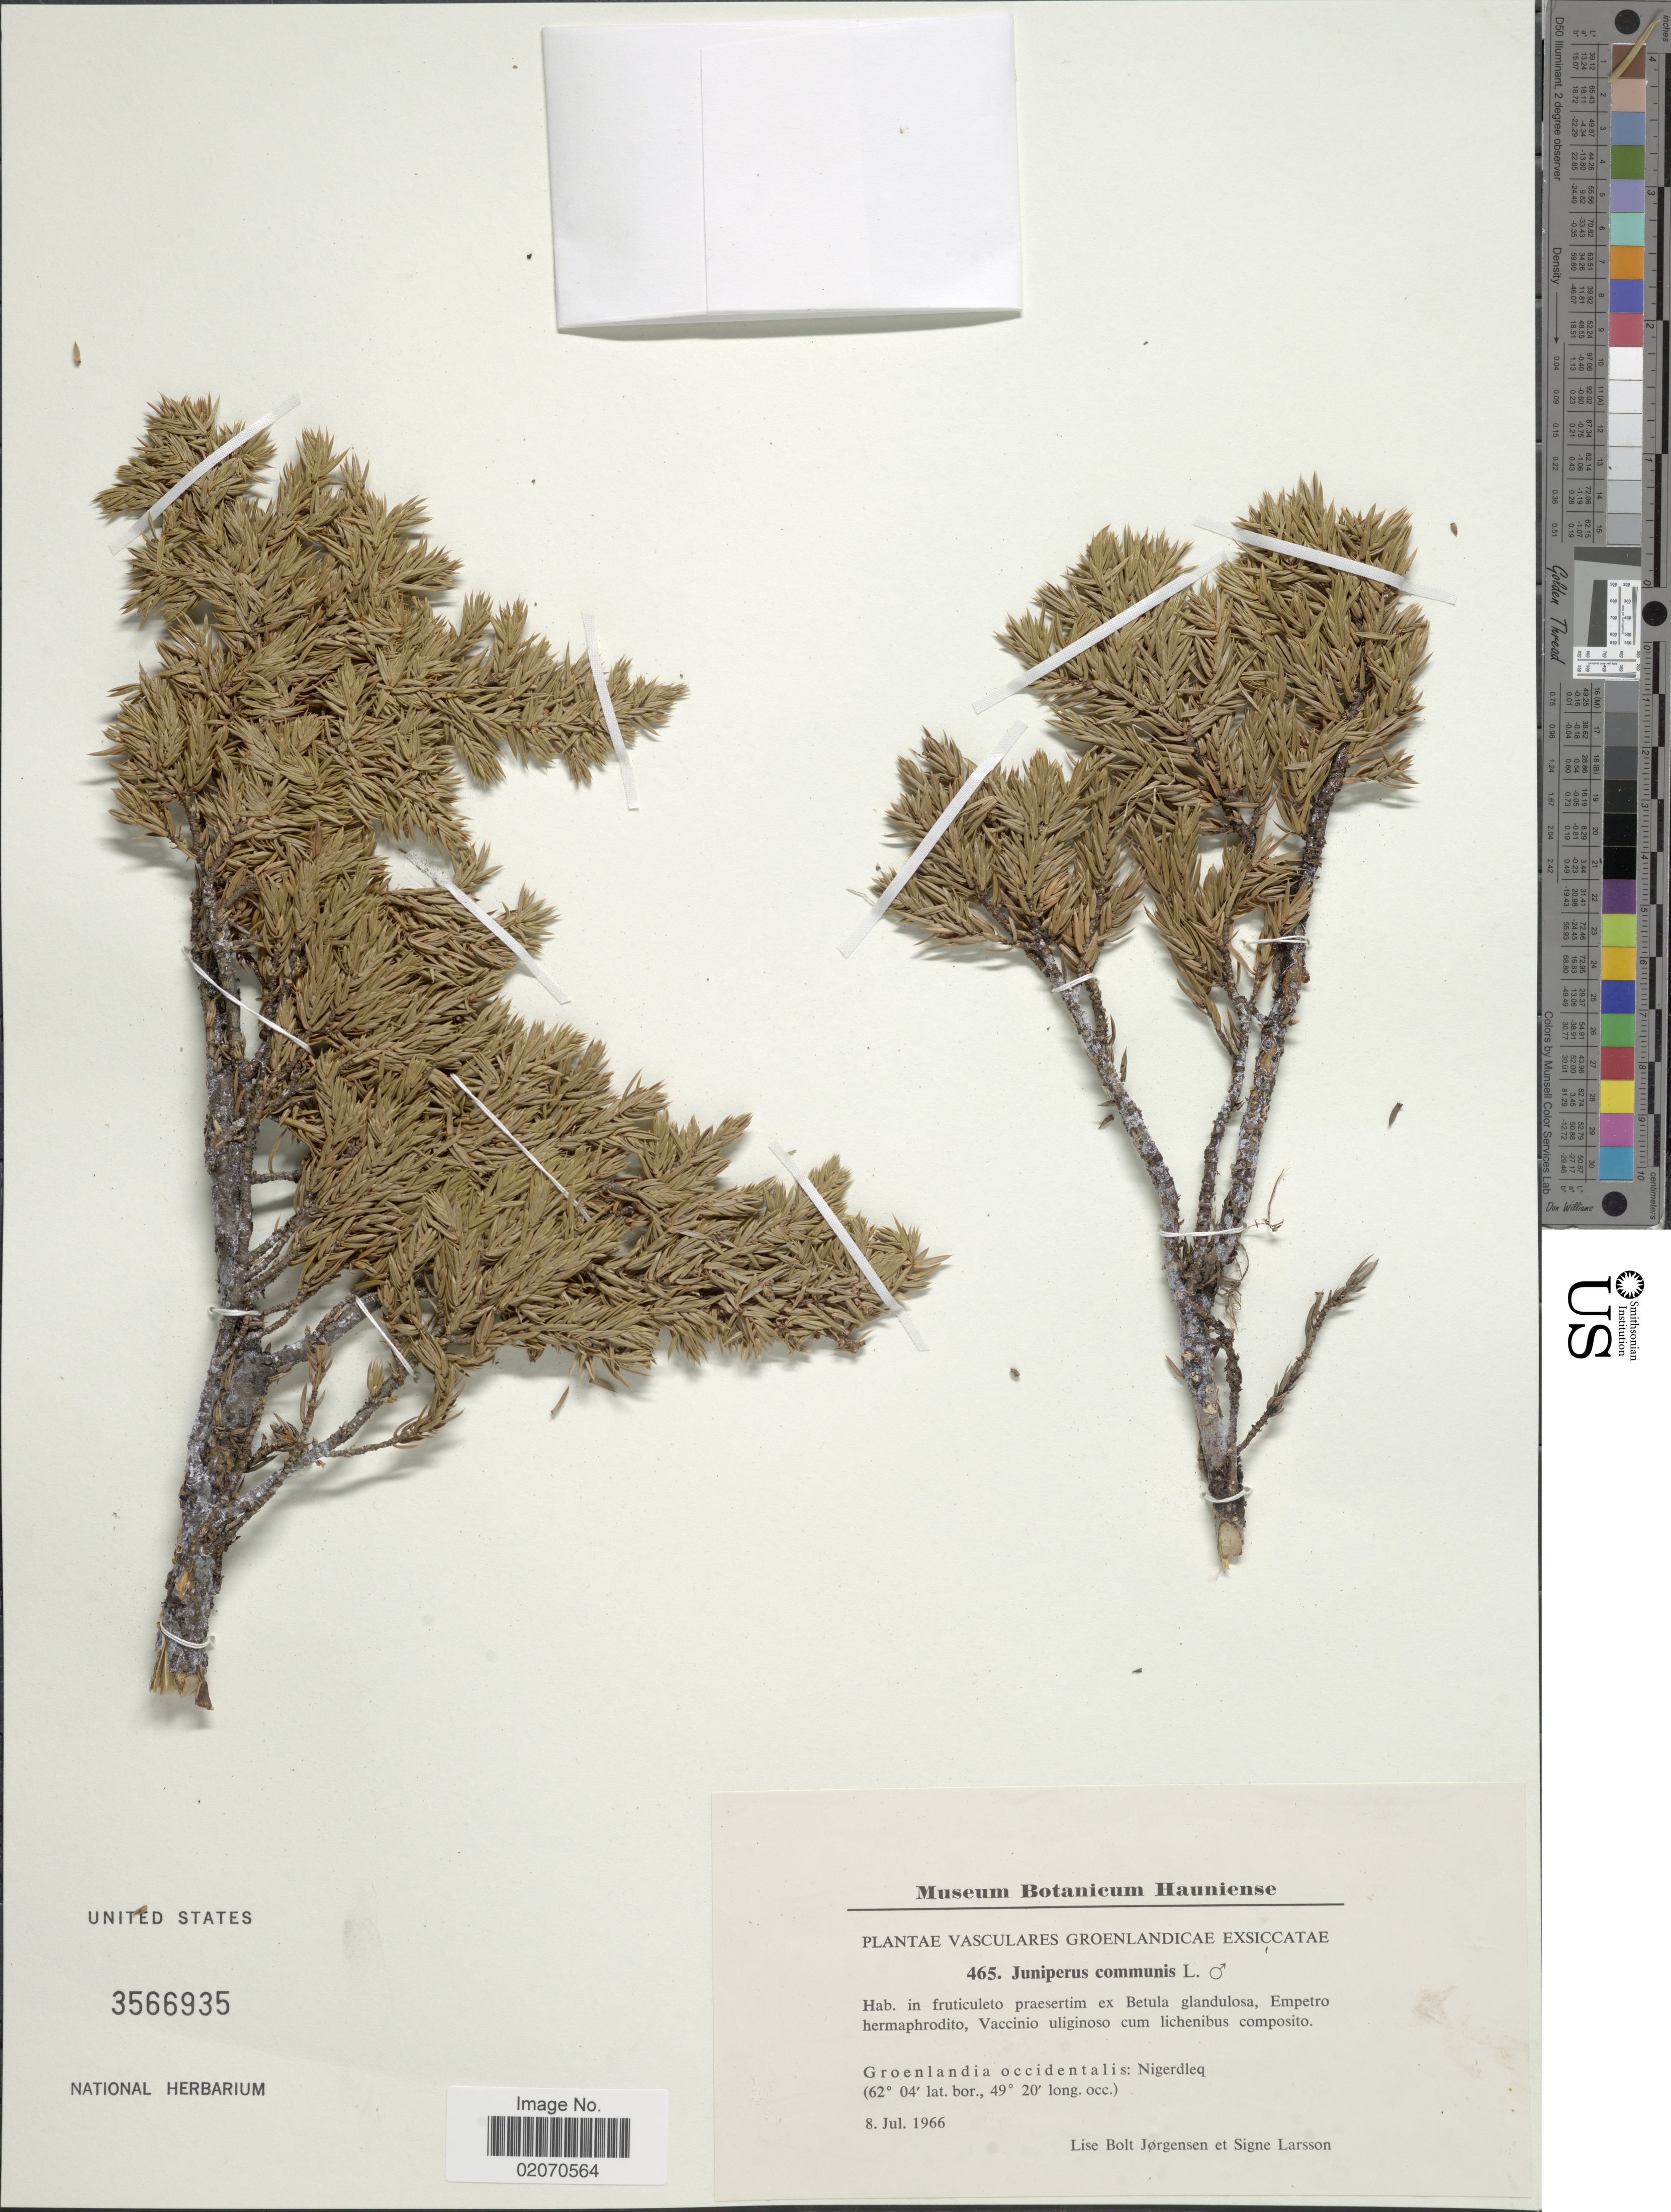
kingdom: Plantae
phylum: Tracheophyta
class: Pinopsida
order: Pinales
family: Cupressaceae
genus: Juniperus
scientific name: Juniperus communis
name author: L.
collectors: L. B. Jørgensen & S. Larsson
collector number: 465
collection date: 1966-07-08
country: Greenland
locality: Nigerdleq, Groenlandia occidentalis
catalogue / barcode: US 3566935